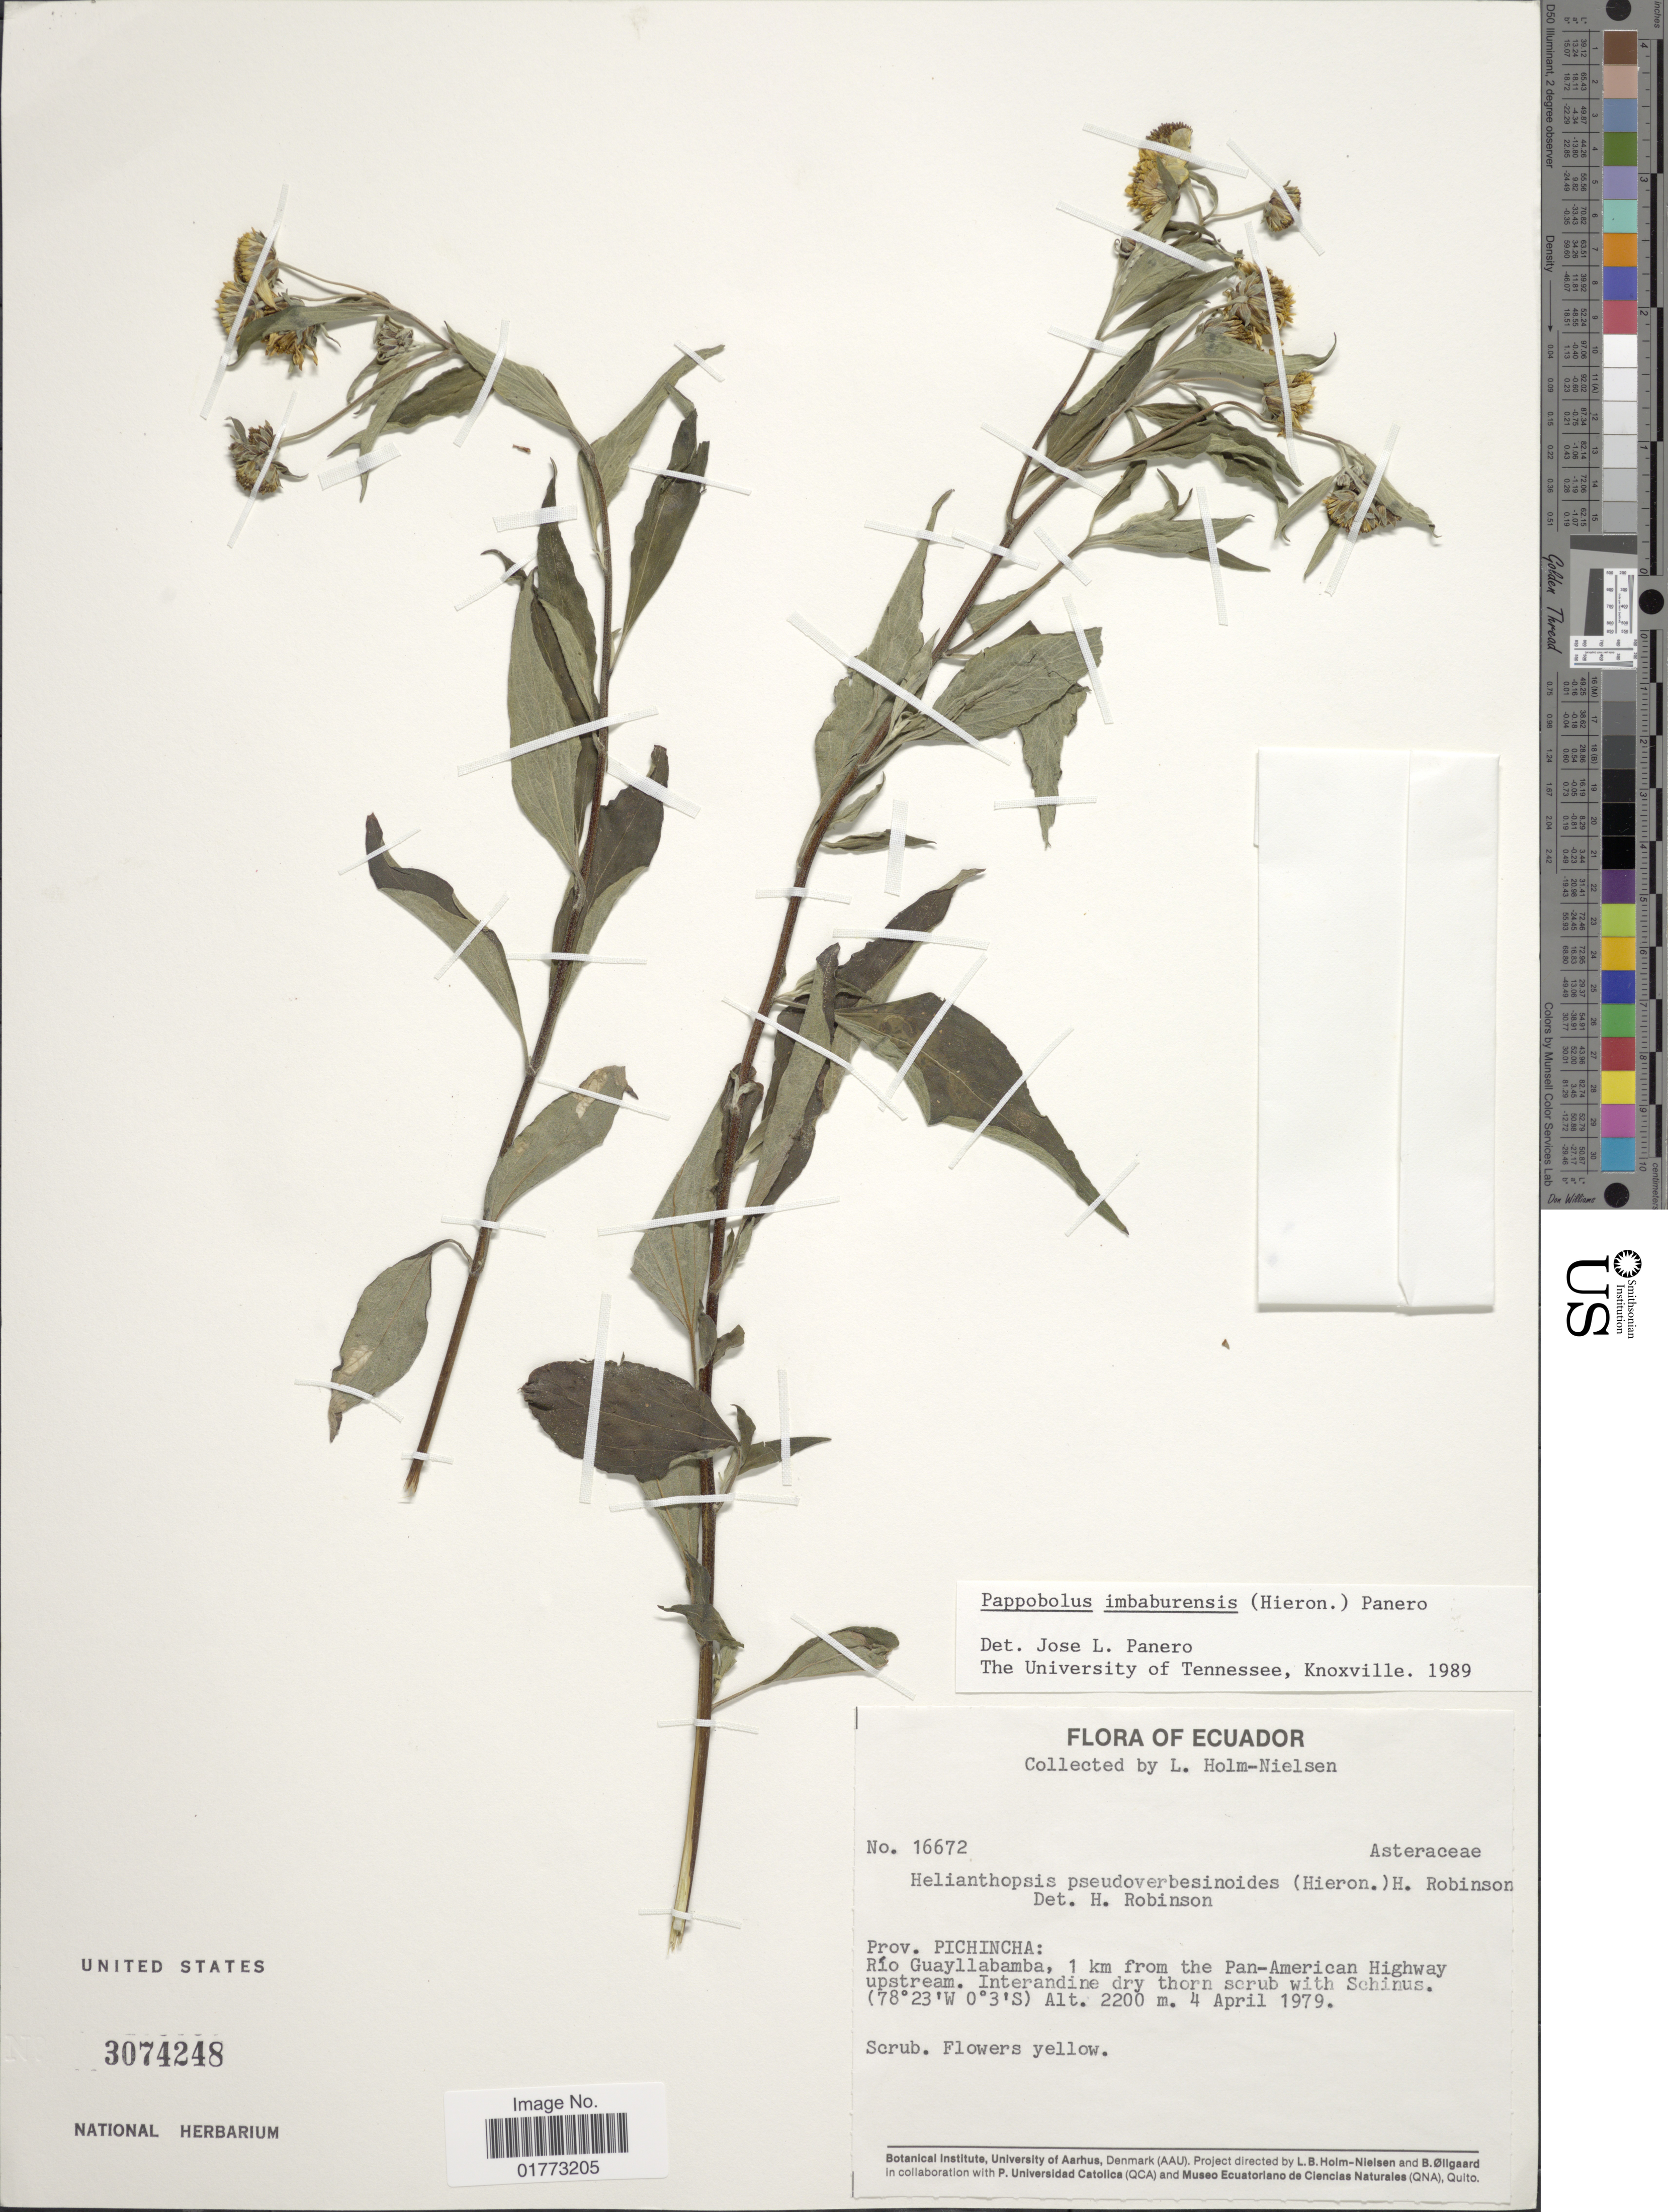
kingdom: Plantae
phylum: Tracheophyta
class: Magnoliopsida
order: Asterales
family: Asteraceae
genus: Pappobolus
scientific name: Pappobolus imbaburensis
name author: (Hieron.) Panero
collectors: L. B. Holm-Nielsen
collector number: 16672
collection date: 1979-04-04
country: Ecuador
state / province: Pichincha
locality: Rio Guayllamba, 1 km from the Pan-American Highway upstream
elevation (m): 2200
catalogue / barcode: US 3074248